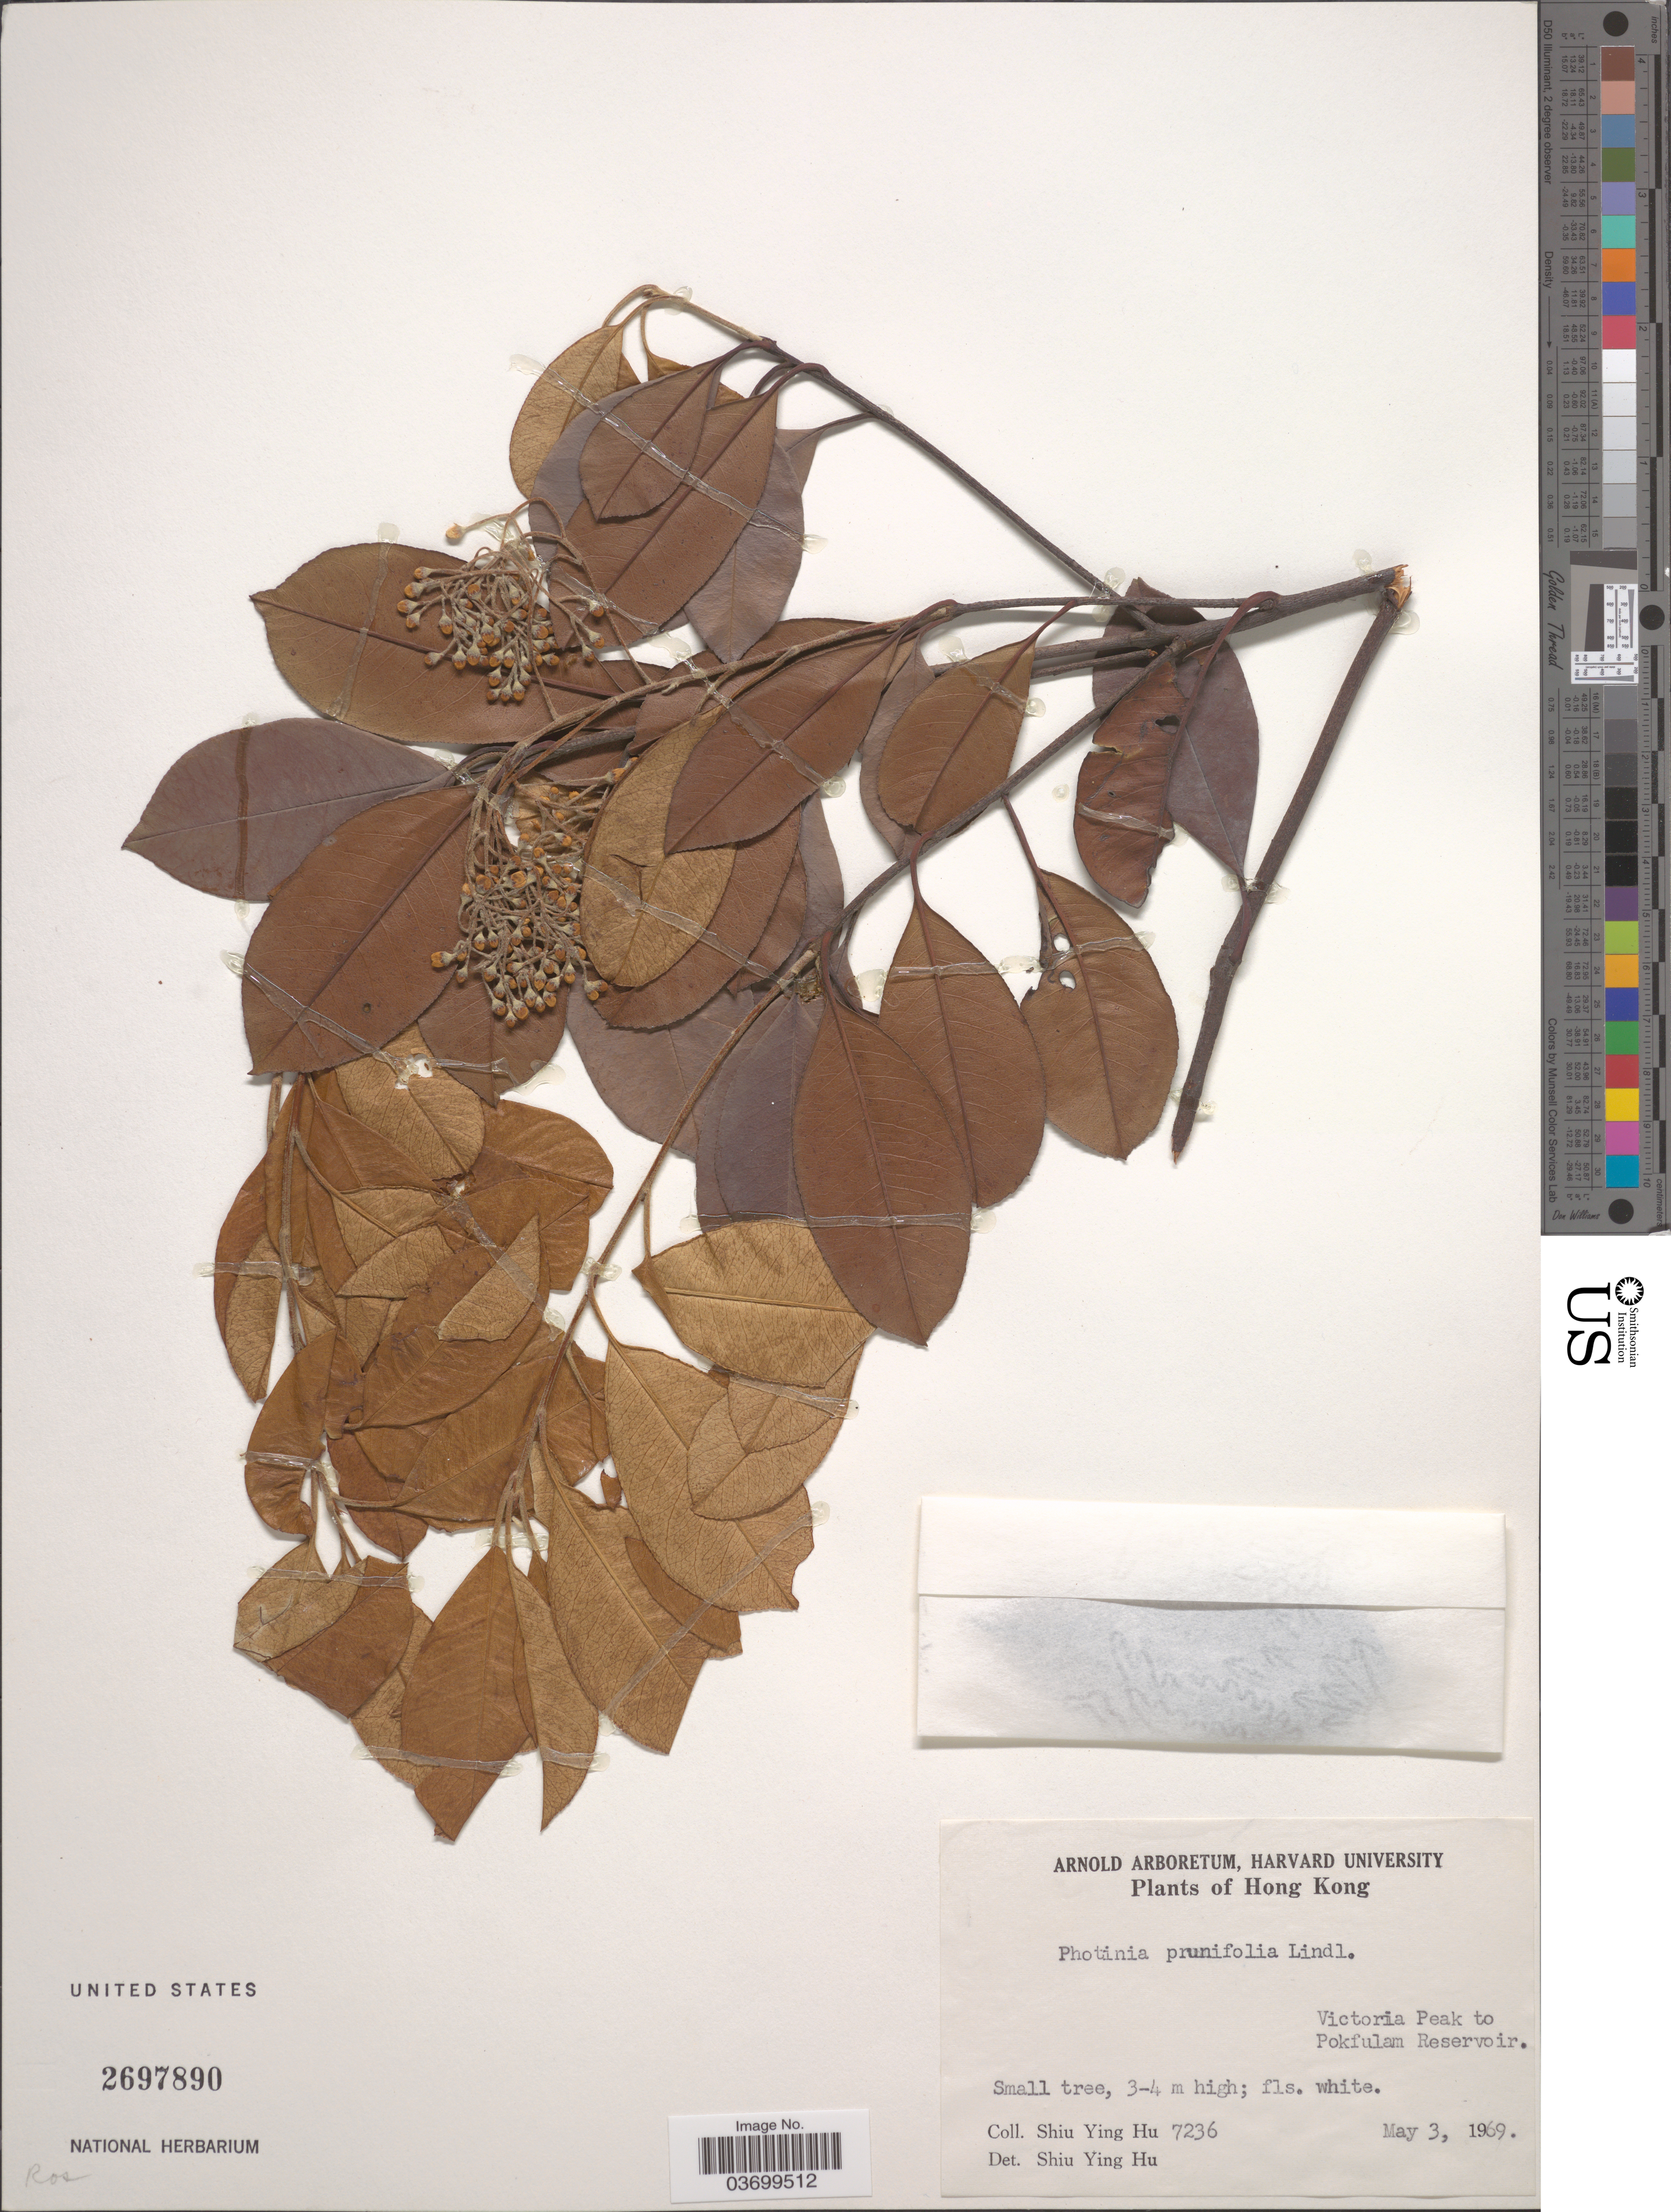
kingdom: Plantae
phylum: Tracheophyta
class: Magnoliopsida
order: Rosales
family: Rosaceae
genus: Photinia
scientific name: Photinia prunifolia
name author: (Hook. & Arn.) Lindl.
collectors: S. Y. Hu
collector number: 7236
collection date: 1969-05-03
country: China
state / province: Hong Kong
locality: Victoria Peak to Pokfulam Reservoir.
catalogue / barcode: US 2697890